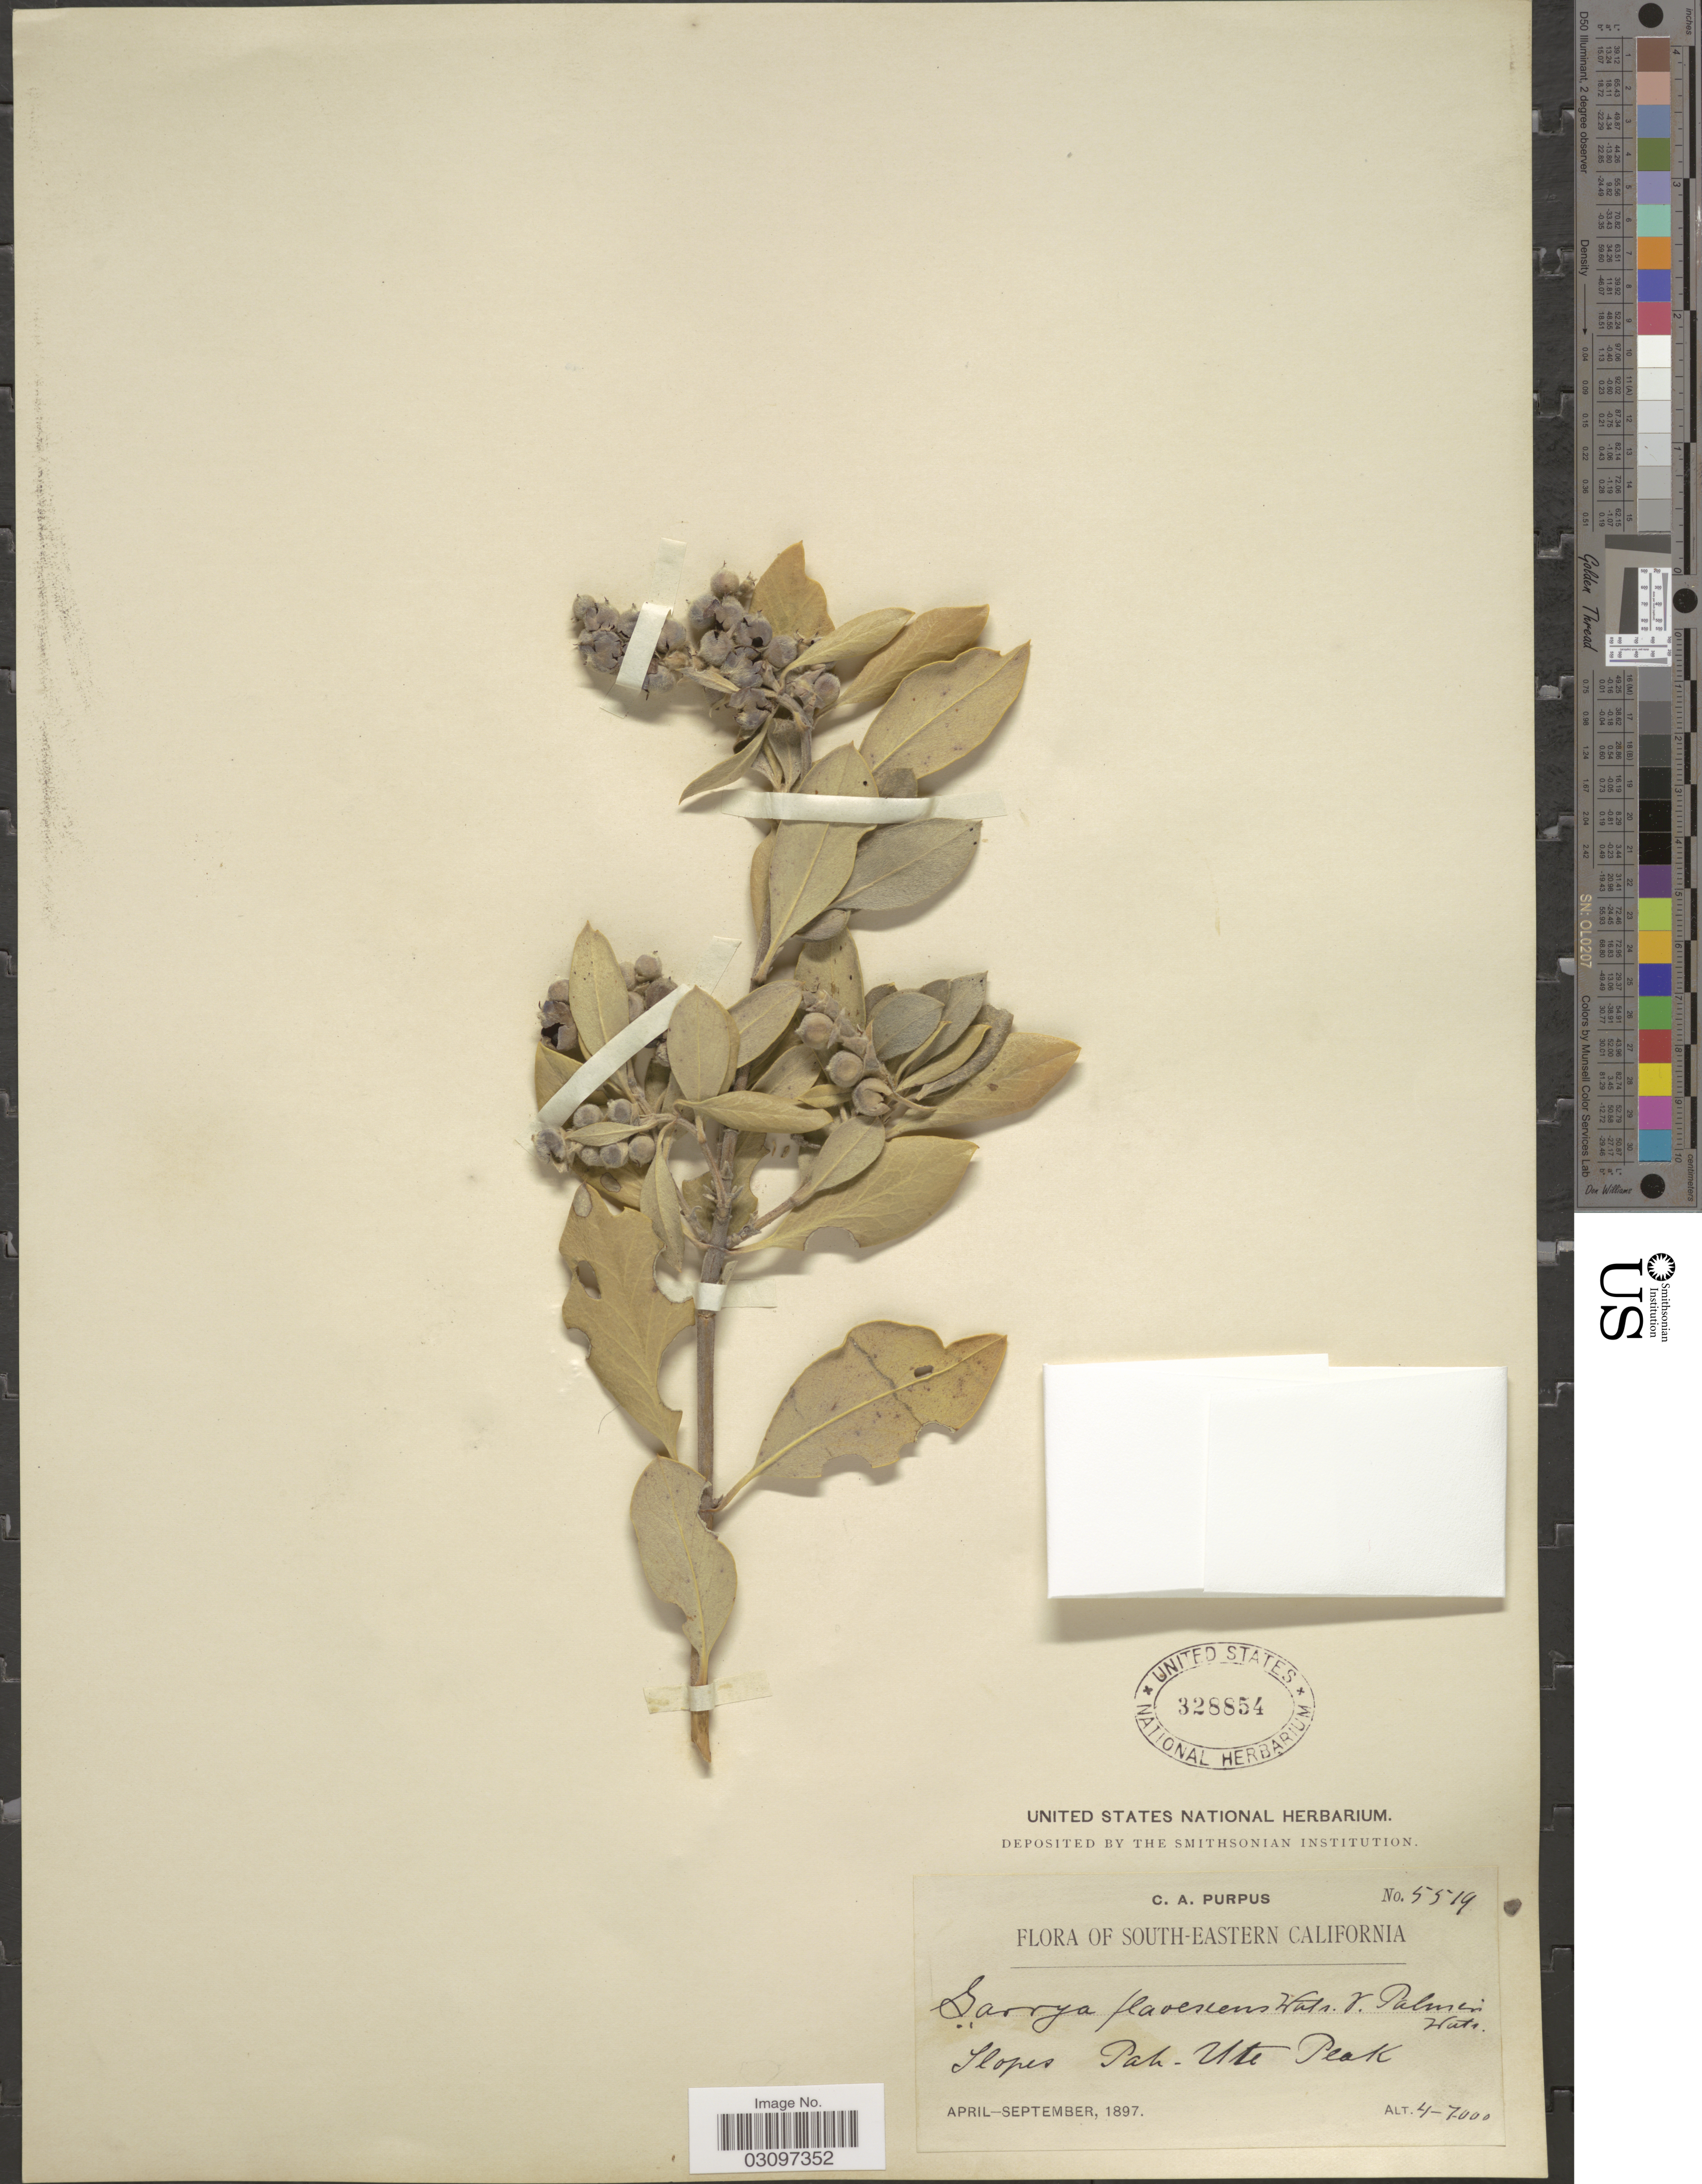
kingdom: Plantae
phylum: Tracheophyta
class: Magnoliopsida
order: Garryales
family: Garryaceae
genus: Garrya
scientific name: Garrya flavescens subsp. flavescens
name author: S. Watson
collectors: C. A. Purpus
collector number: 5519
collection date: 1897-04/1897-09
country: United States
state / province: California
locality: South-eastern California. Slopes. Pah-Ute Peak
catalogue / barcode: US 328854